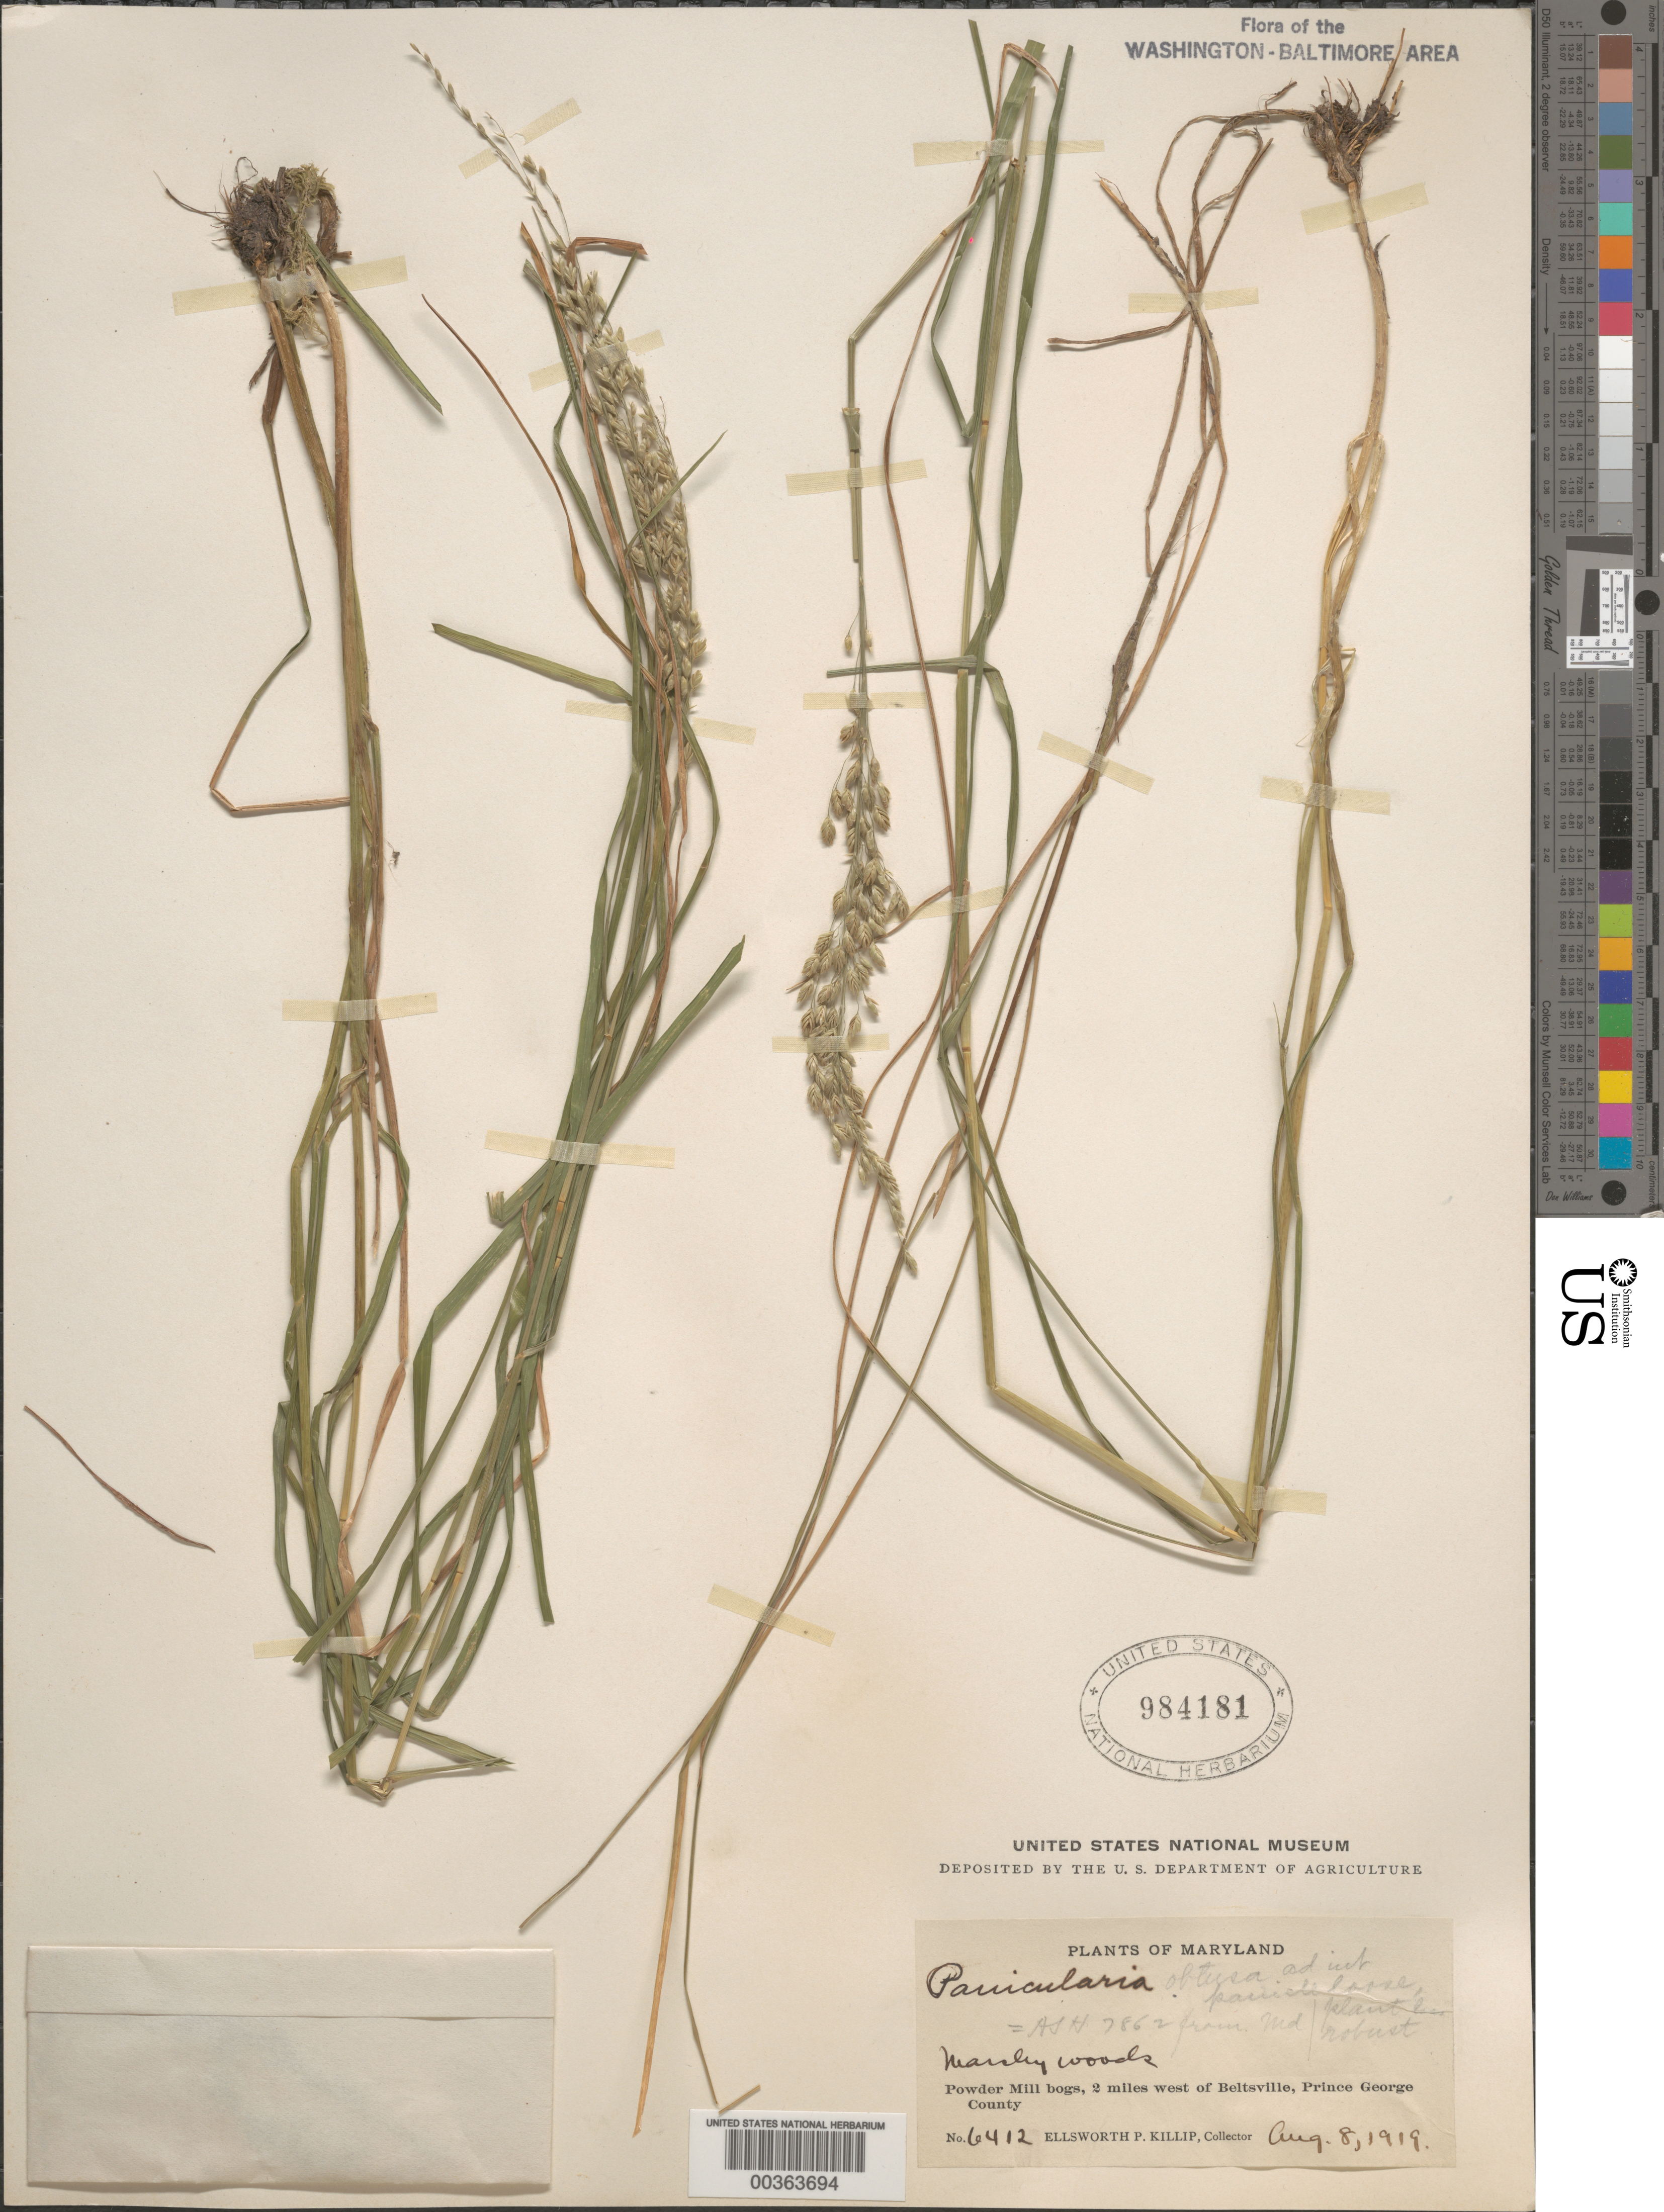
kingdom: Plantae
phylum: Tracheophyta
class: Liliopsida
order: Poales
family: Poaceae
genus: Glyceria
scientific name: Glyceria obtusa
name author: (Muhl.) Trin.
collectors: E. P. Killip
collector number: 6412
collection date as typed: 08 Aug 1919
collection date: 1919-08-08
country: United States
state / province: Maryland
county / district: Prince George's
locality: W of Beltsville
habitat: Marsh woods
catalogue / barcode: US 984181